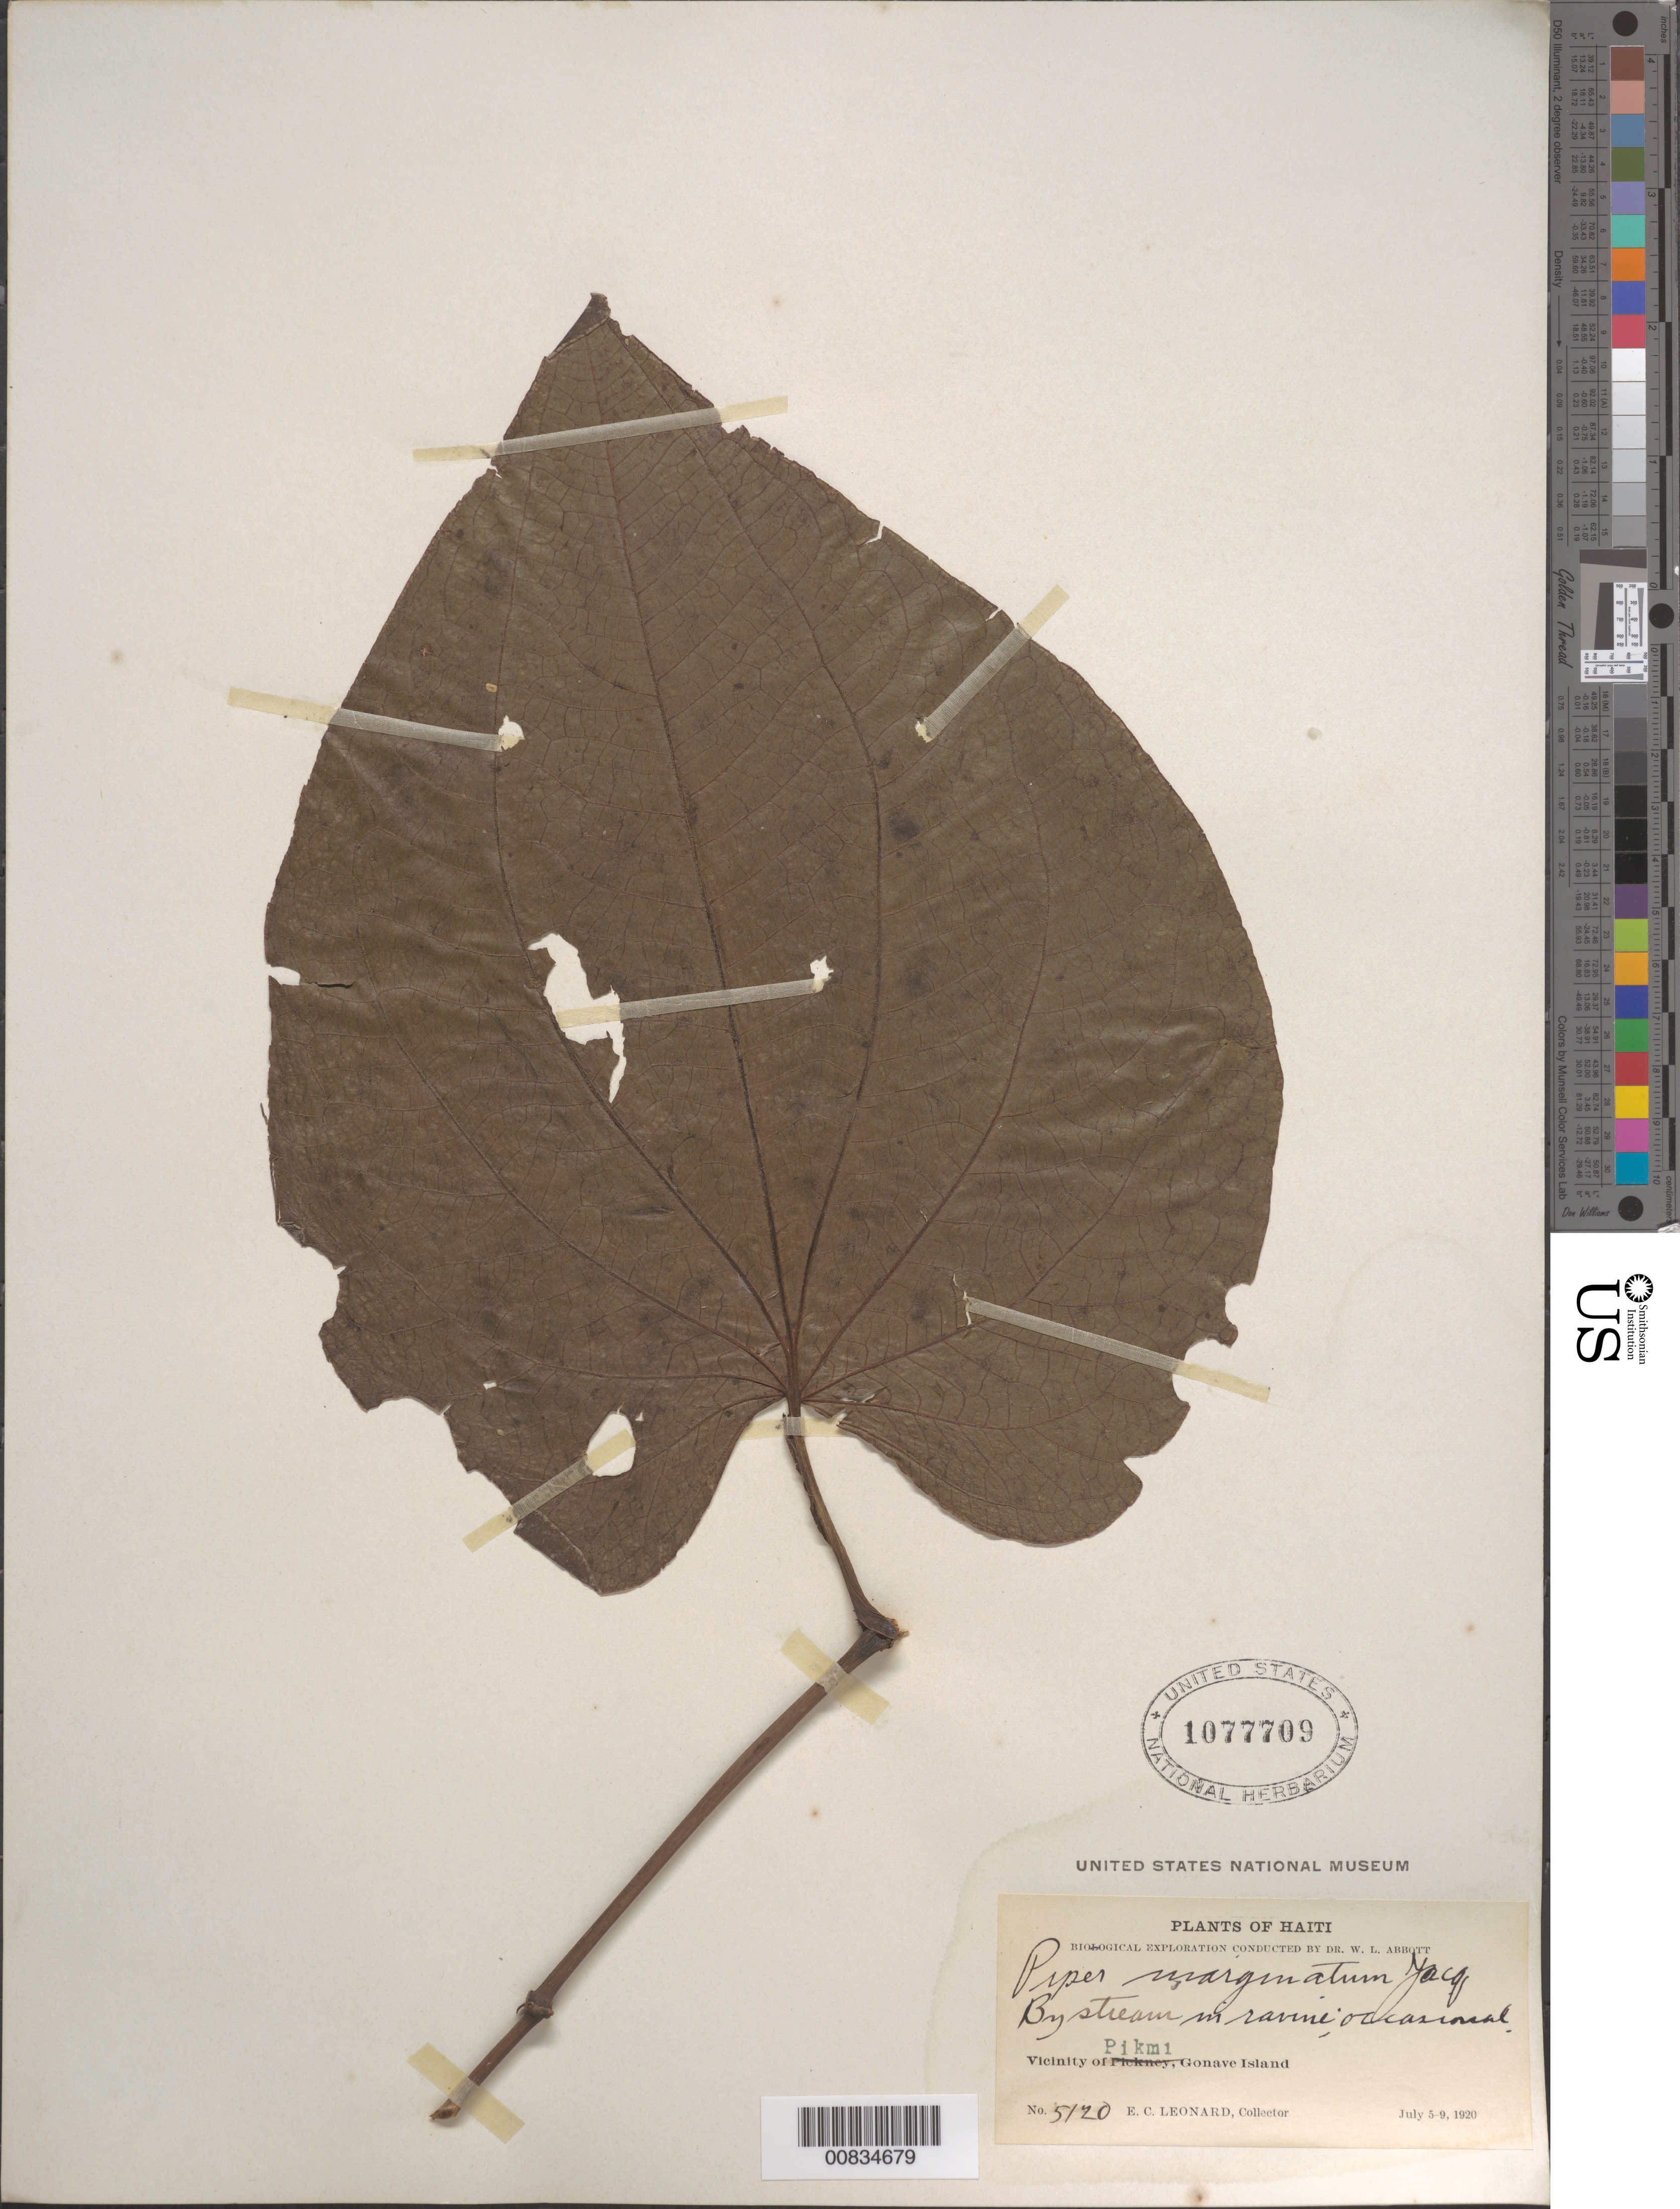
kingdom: Plantae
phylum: Tracheophyta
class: Magnoliopsida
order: Piperales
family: Piperaceae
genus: Piper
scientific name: Piper marginatum var. domatiiferum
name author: Trel.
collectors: E. C. Leonard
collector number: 5120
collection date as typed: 05 Jul 1920 to 09 Jul 1920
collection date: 1920-07-05/1920-07-09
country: Haiti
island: Île de la Gonâve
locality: Vicinity of Pikmi, Gonave Island.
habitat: By stream in ravine.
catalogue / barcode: US 1077709